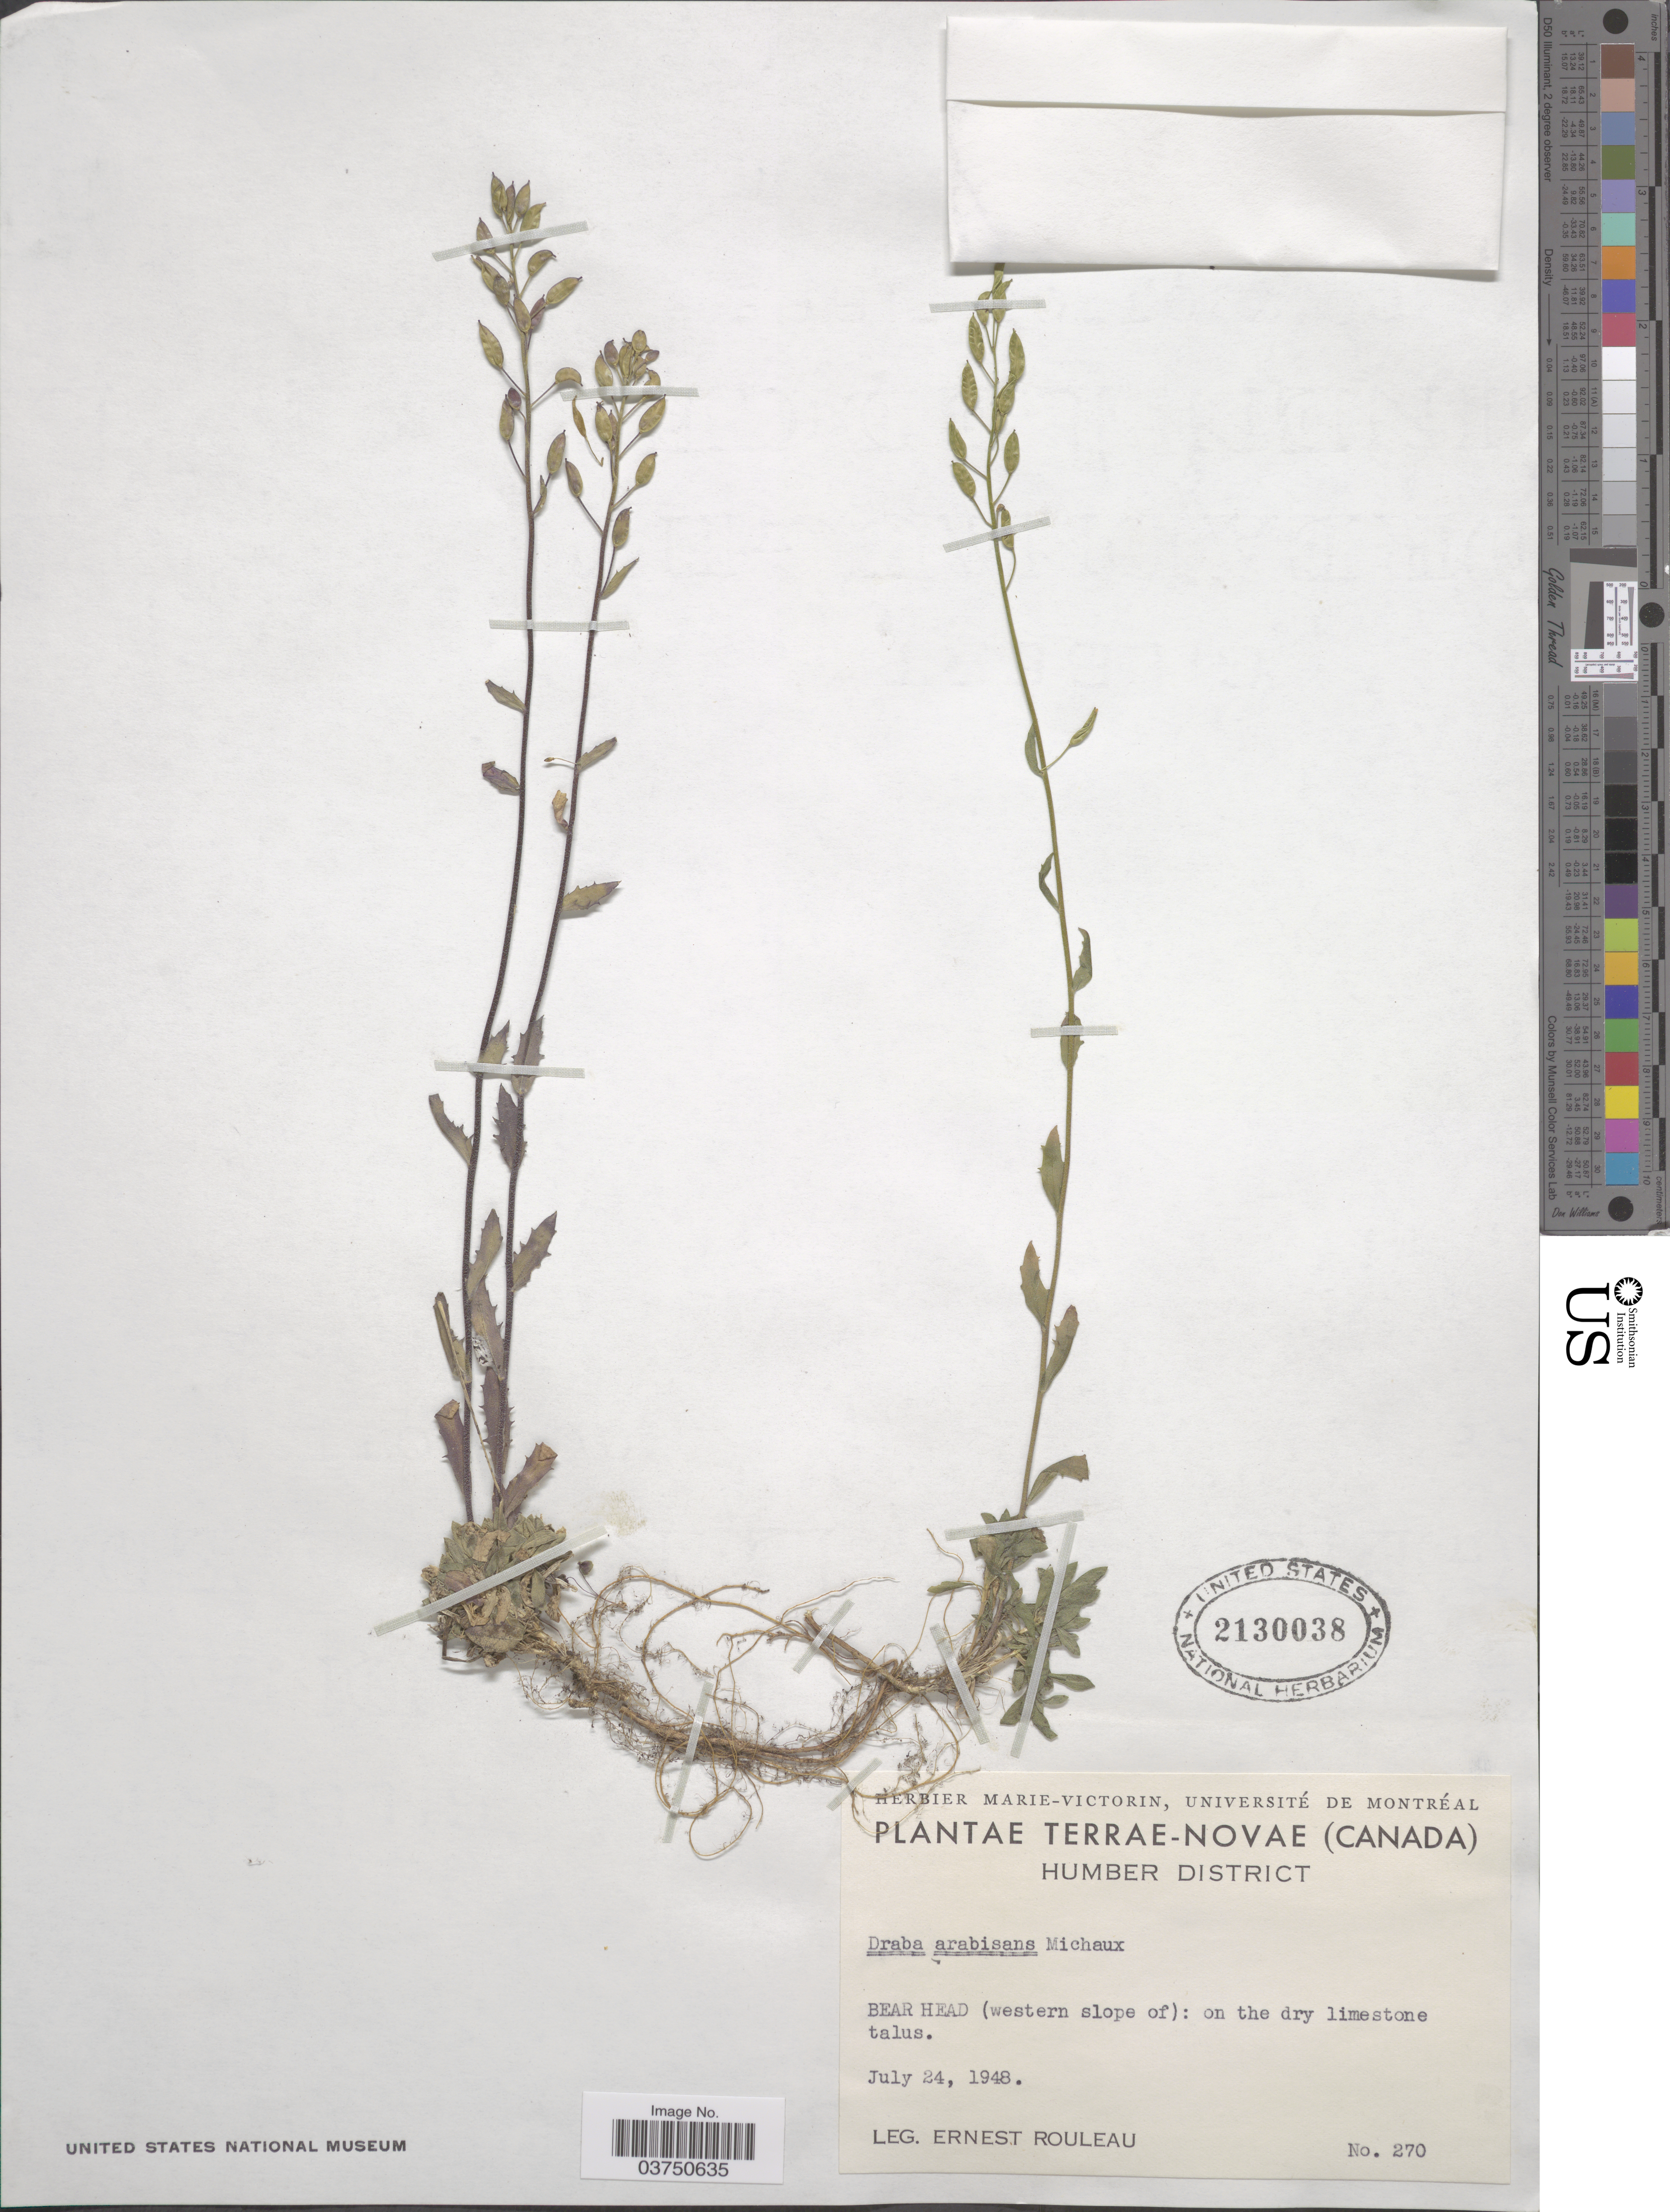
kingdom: Plantae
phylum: Tracheophyta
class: Magnoliopsida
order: Brassicales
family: Brassicaceae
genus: Draba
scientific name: Draba arabisans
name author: Michx.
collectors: J. Rouleau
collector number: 270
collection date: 1948-07-24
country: Canada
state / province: Newfoundland and Labrador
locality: Terrae-Novae. Humber District. Bear head (western slope of): on the dry limestone talus.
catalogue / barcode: US 2130038